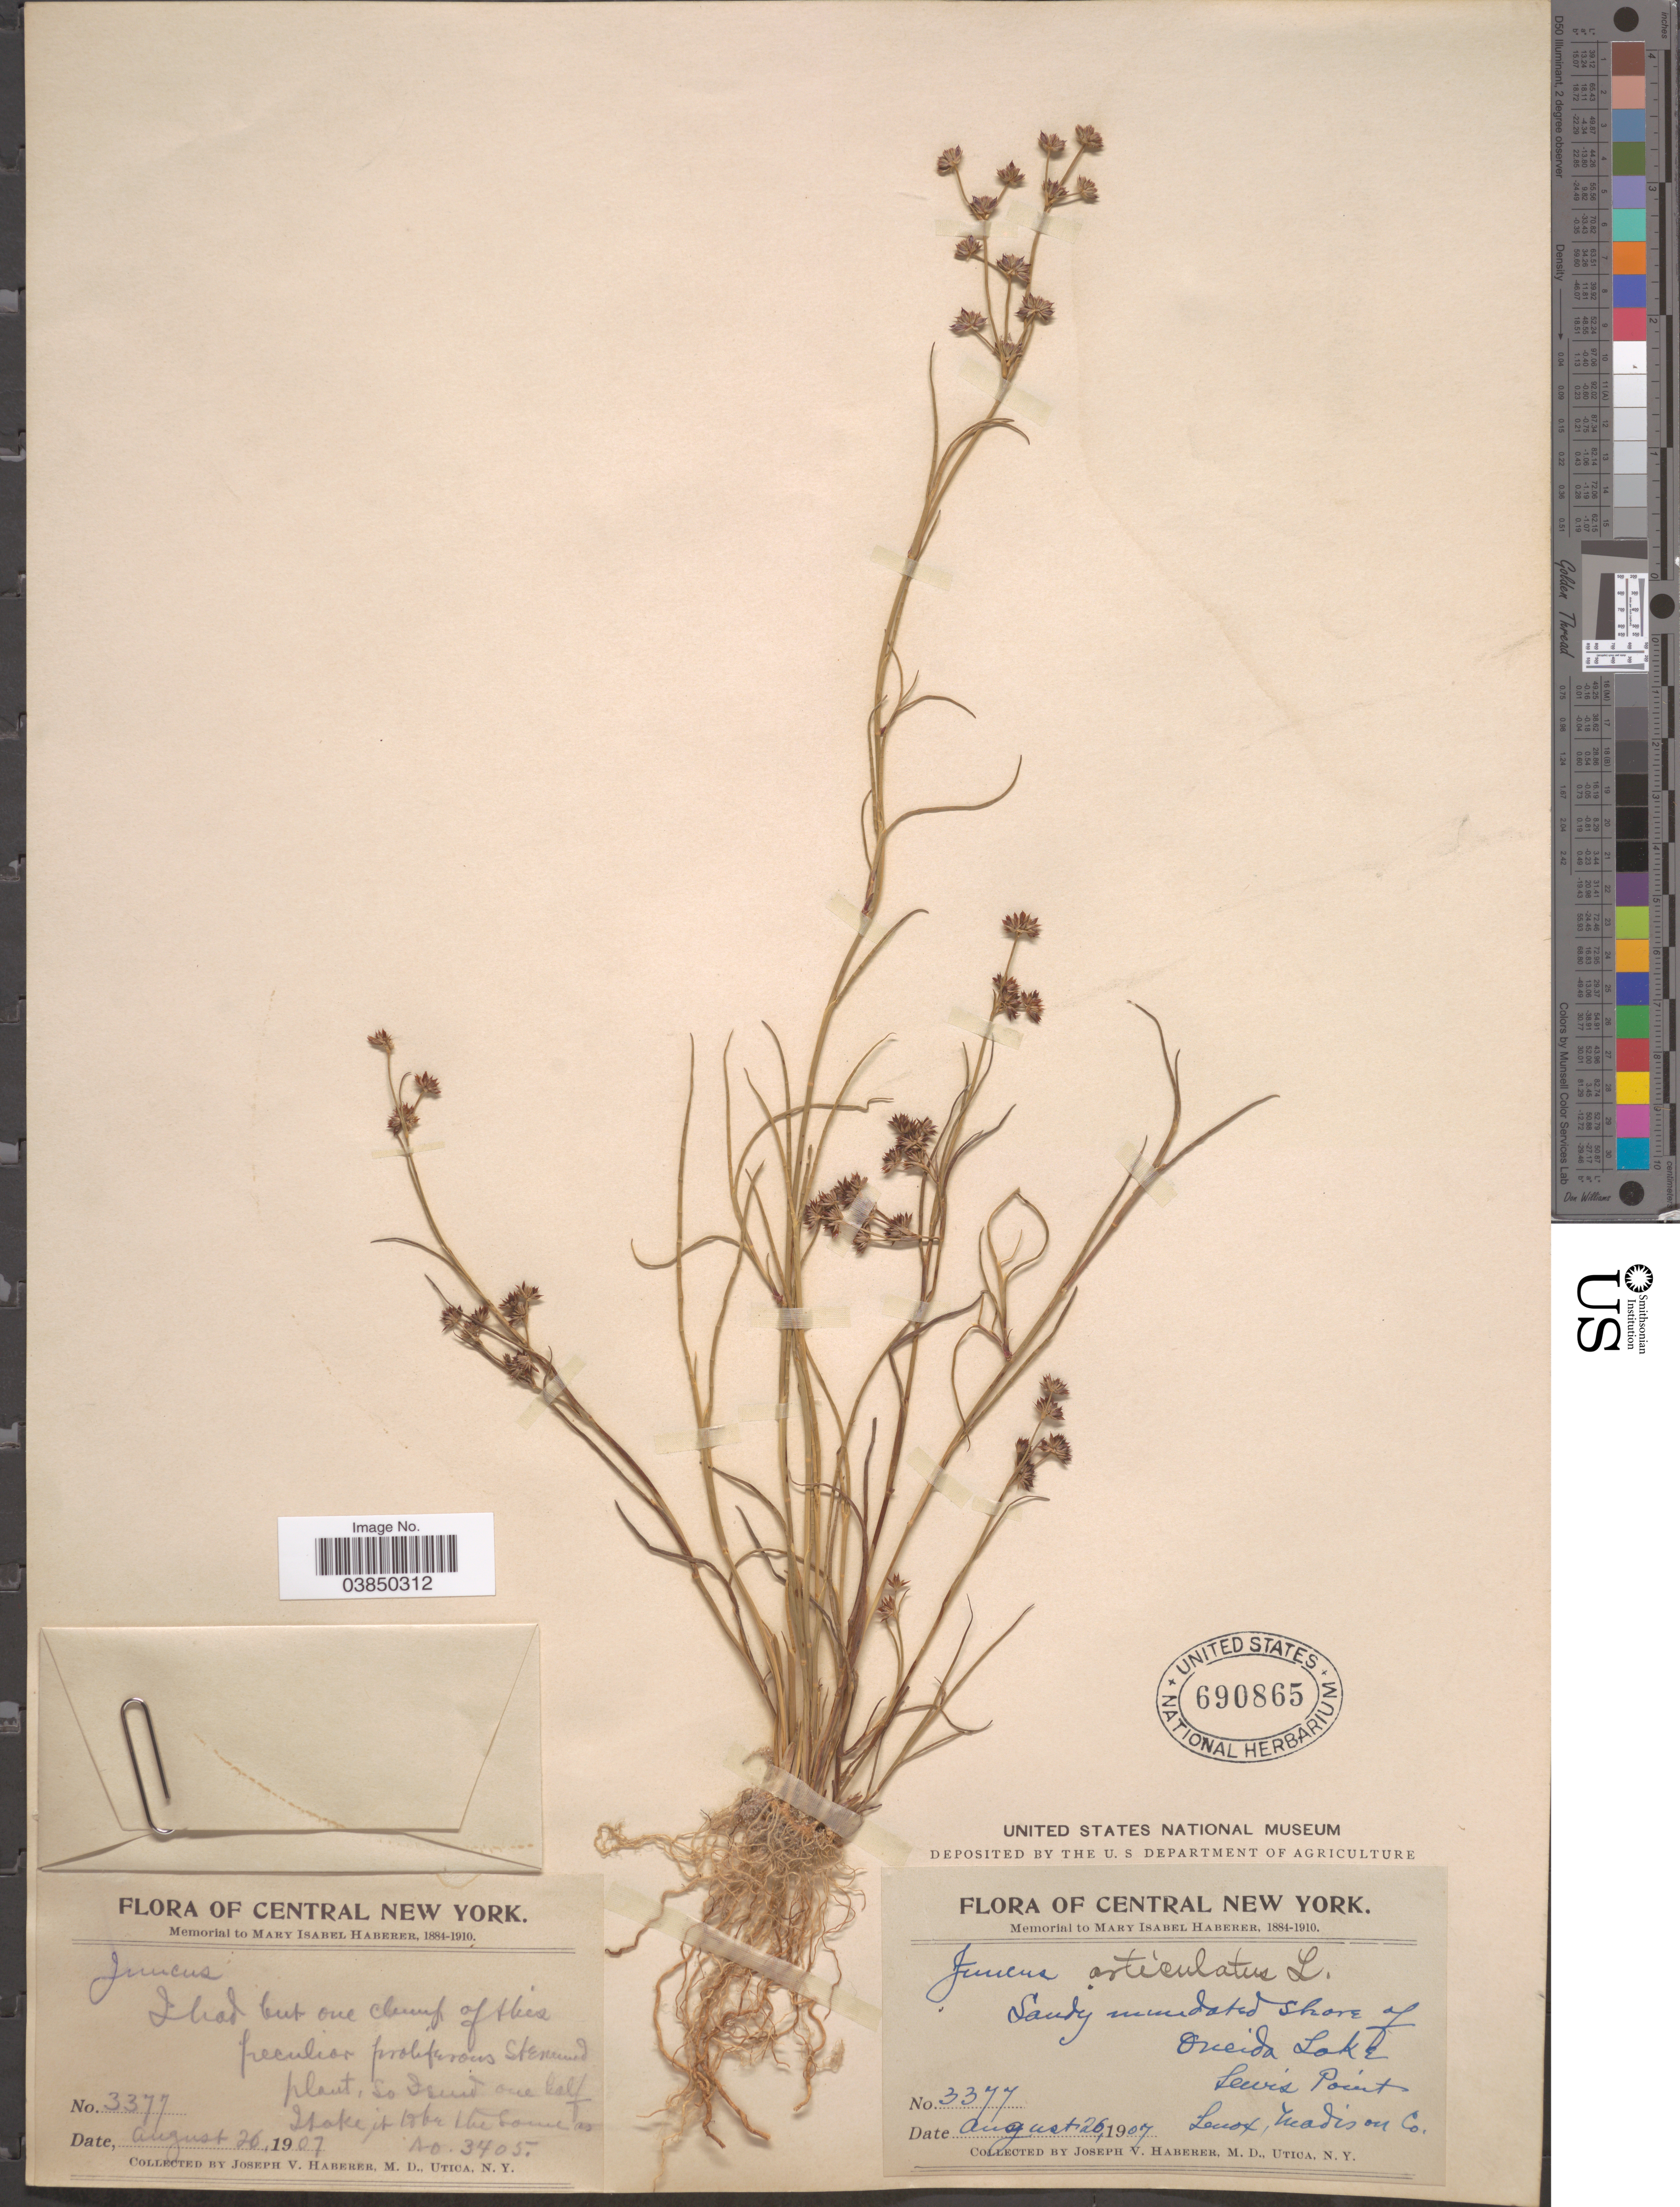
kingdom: Plantae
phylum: Tracheophyta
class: Liliopsida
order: Poales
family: Juncaceae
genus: Juncus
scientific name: Juncus articulatus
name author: L.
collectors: J. V. Haberer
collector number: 3377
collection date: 1907-08-26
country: United States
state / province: New York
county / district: Oneida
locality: Central New York. Shore of Oneida Lake. Lewis Point. Lenox, Madison Co.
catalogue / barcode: US 690865